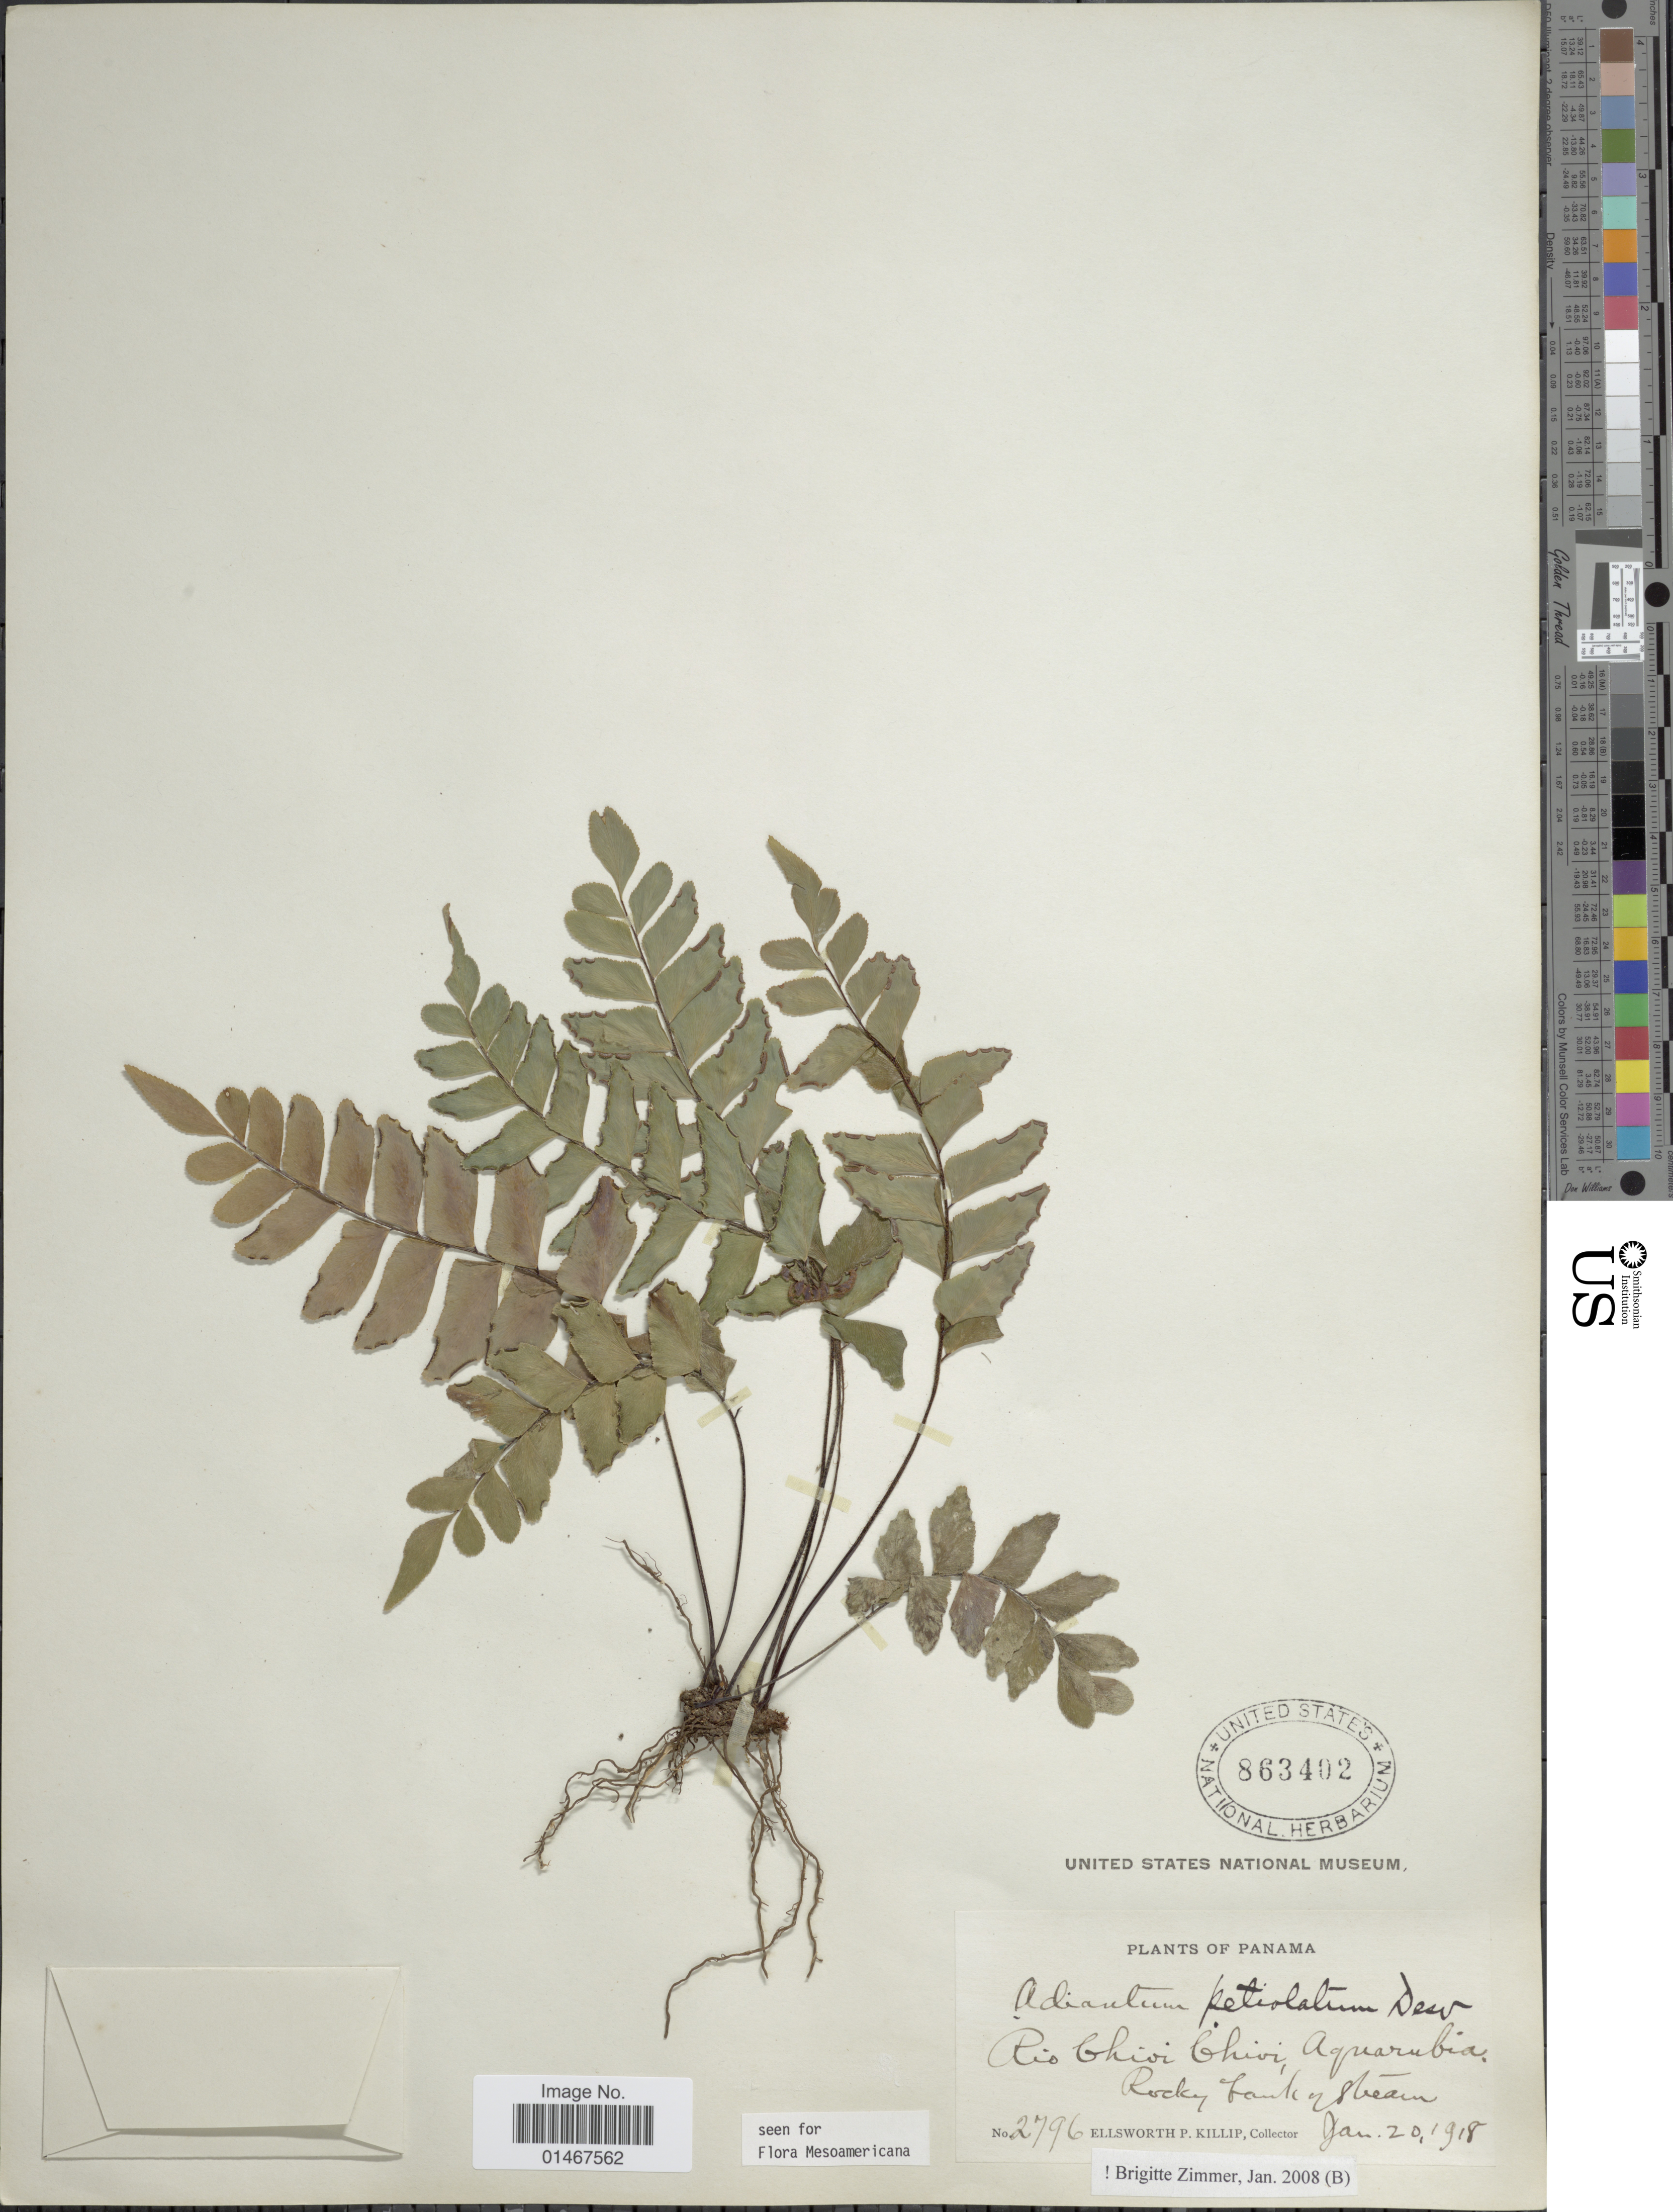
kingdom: Plantae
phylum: Tracheophyta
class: Polypodiopsida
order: Polypodiales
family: Pteridaceae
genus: Adiantum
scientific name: Adiantum petiolatum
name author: Desv.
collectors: E. P. Killip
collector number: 2796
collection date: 1918-01-20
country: Panama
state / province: Panamá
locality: Rio Chivi Chivi, Aquarubia. Rocky bank of stream.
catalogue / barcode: US 863402